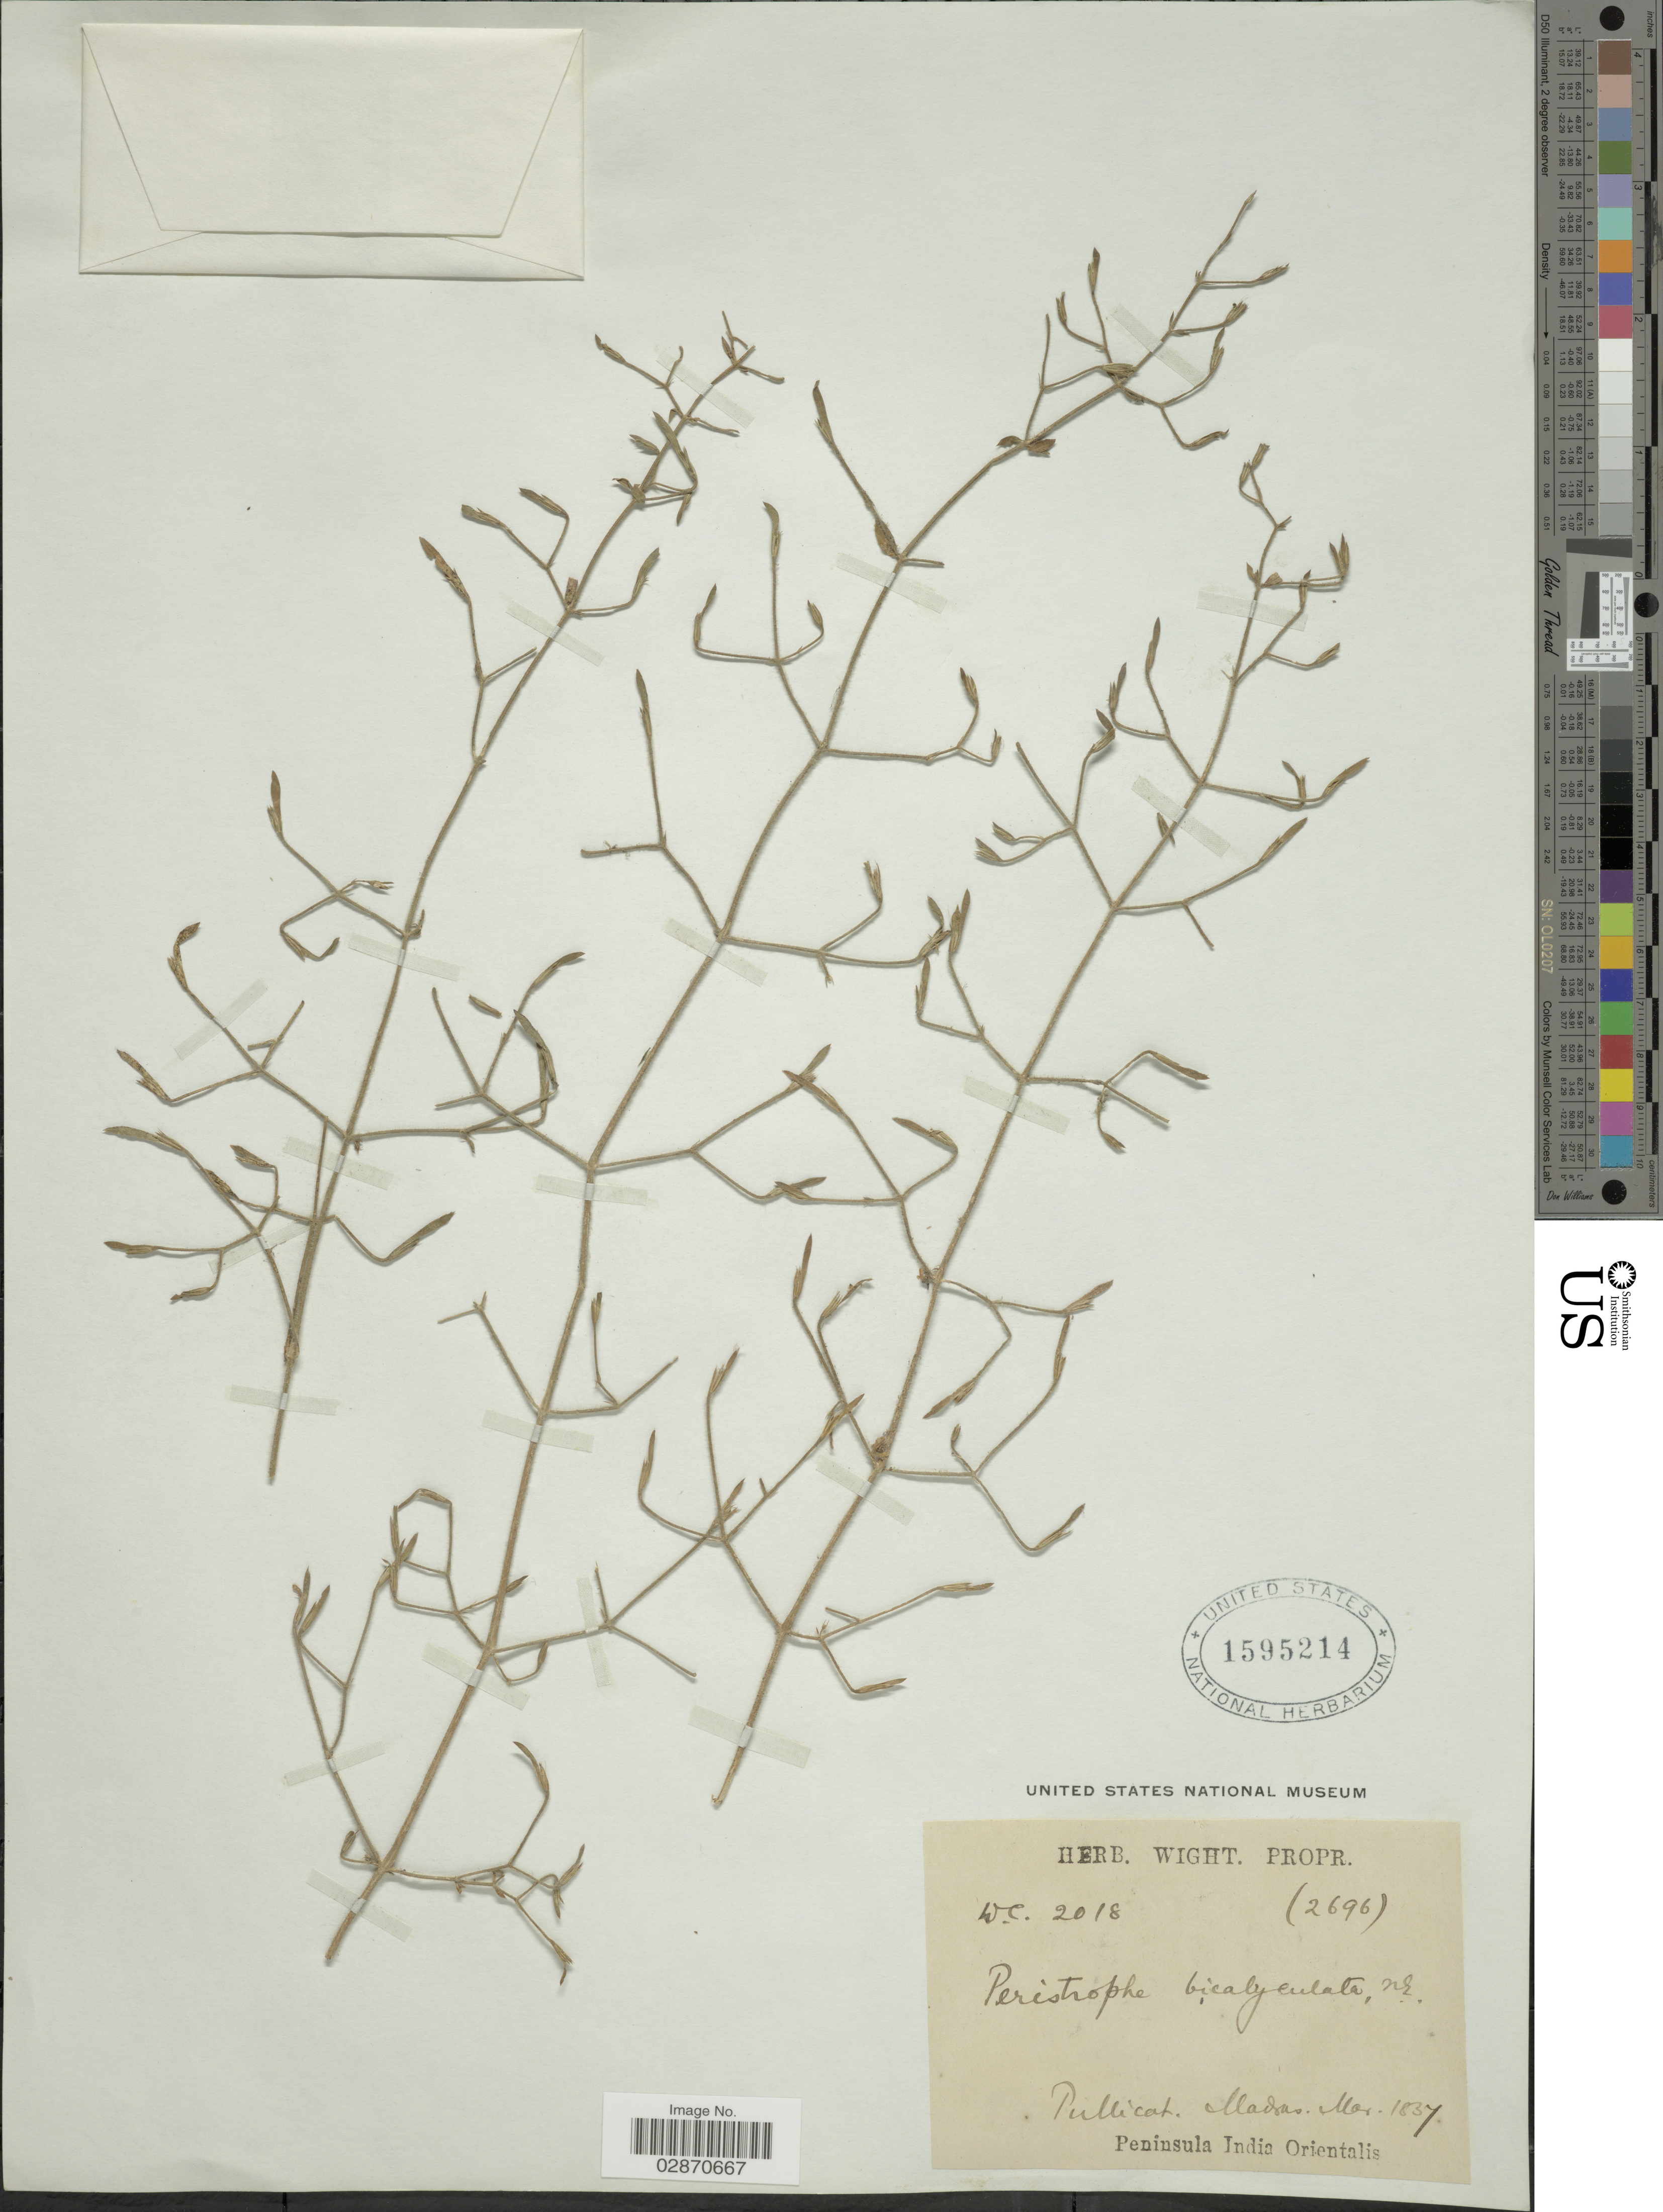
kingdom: Plantae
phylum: Tracheophyta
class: Magnoliopsida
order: Lamiales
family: Acanthaceae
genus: Peristrophe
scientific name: Peristrophe bicalyculata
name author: (Retz.) Nees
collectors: ex Herb. Wight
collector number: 2696?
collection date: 1837-03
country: India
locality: Madras. Peninsula India Orientalis.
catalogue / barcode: US 1595214